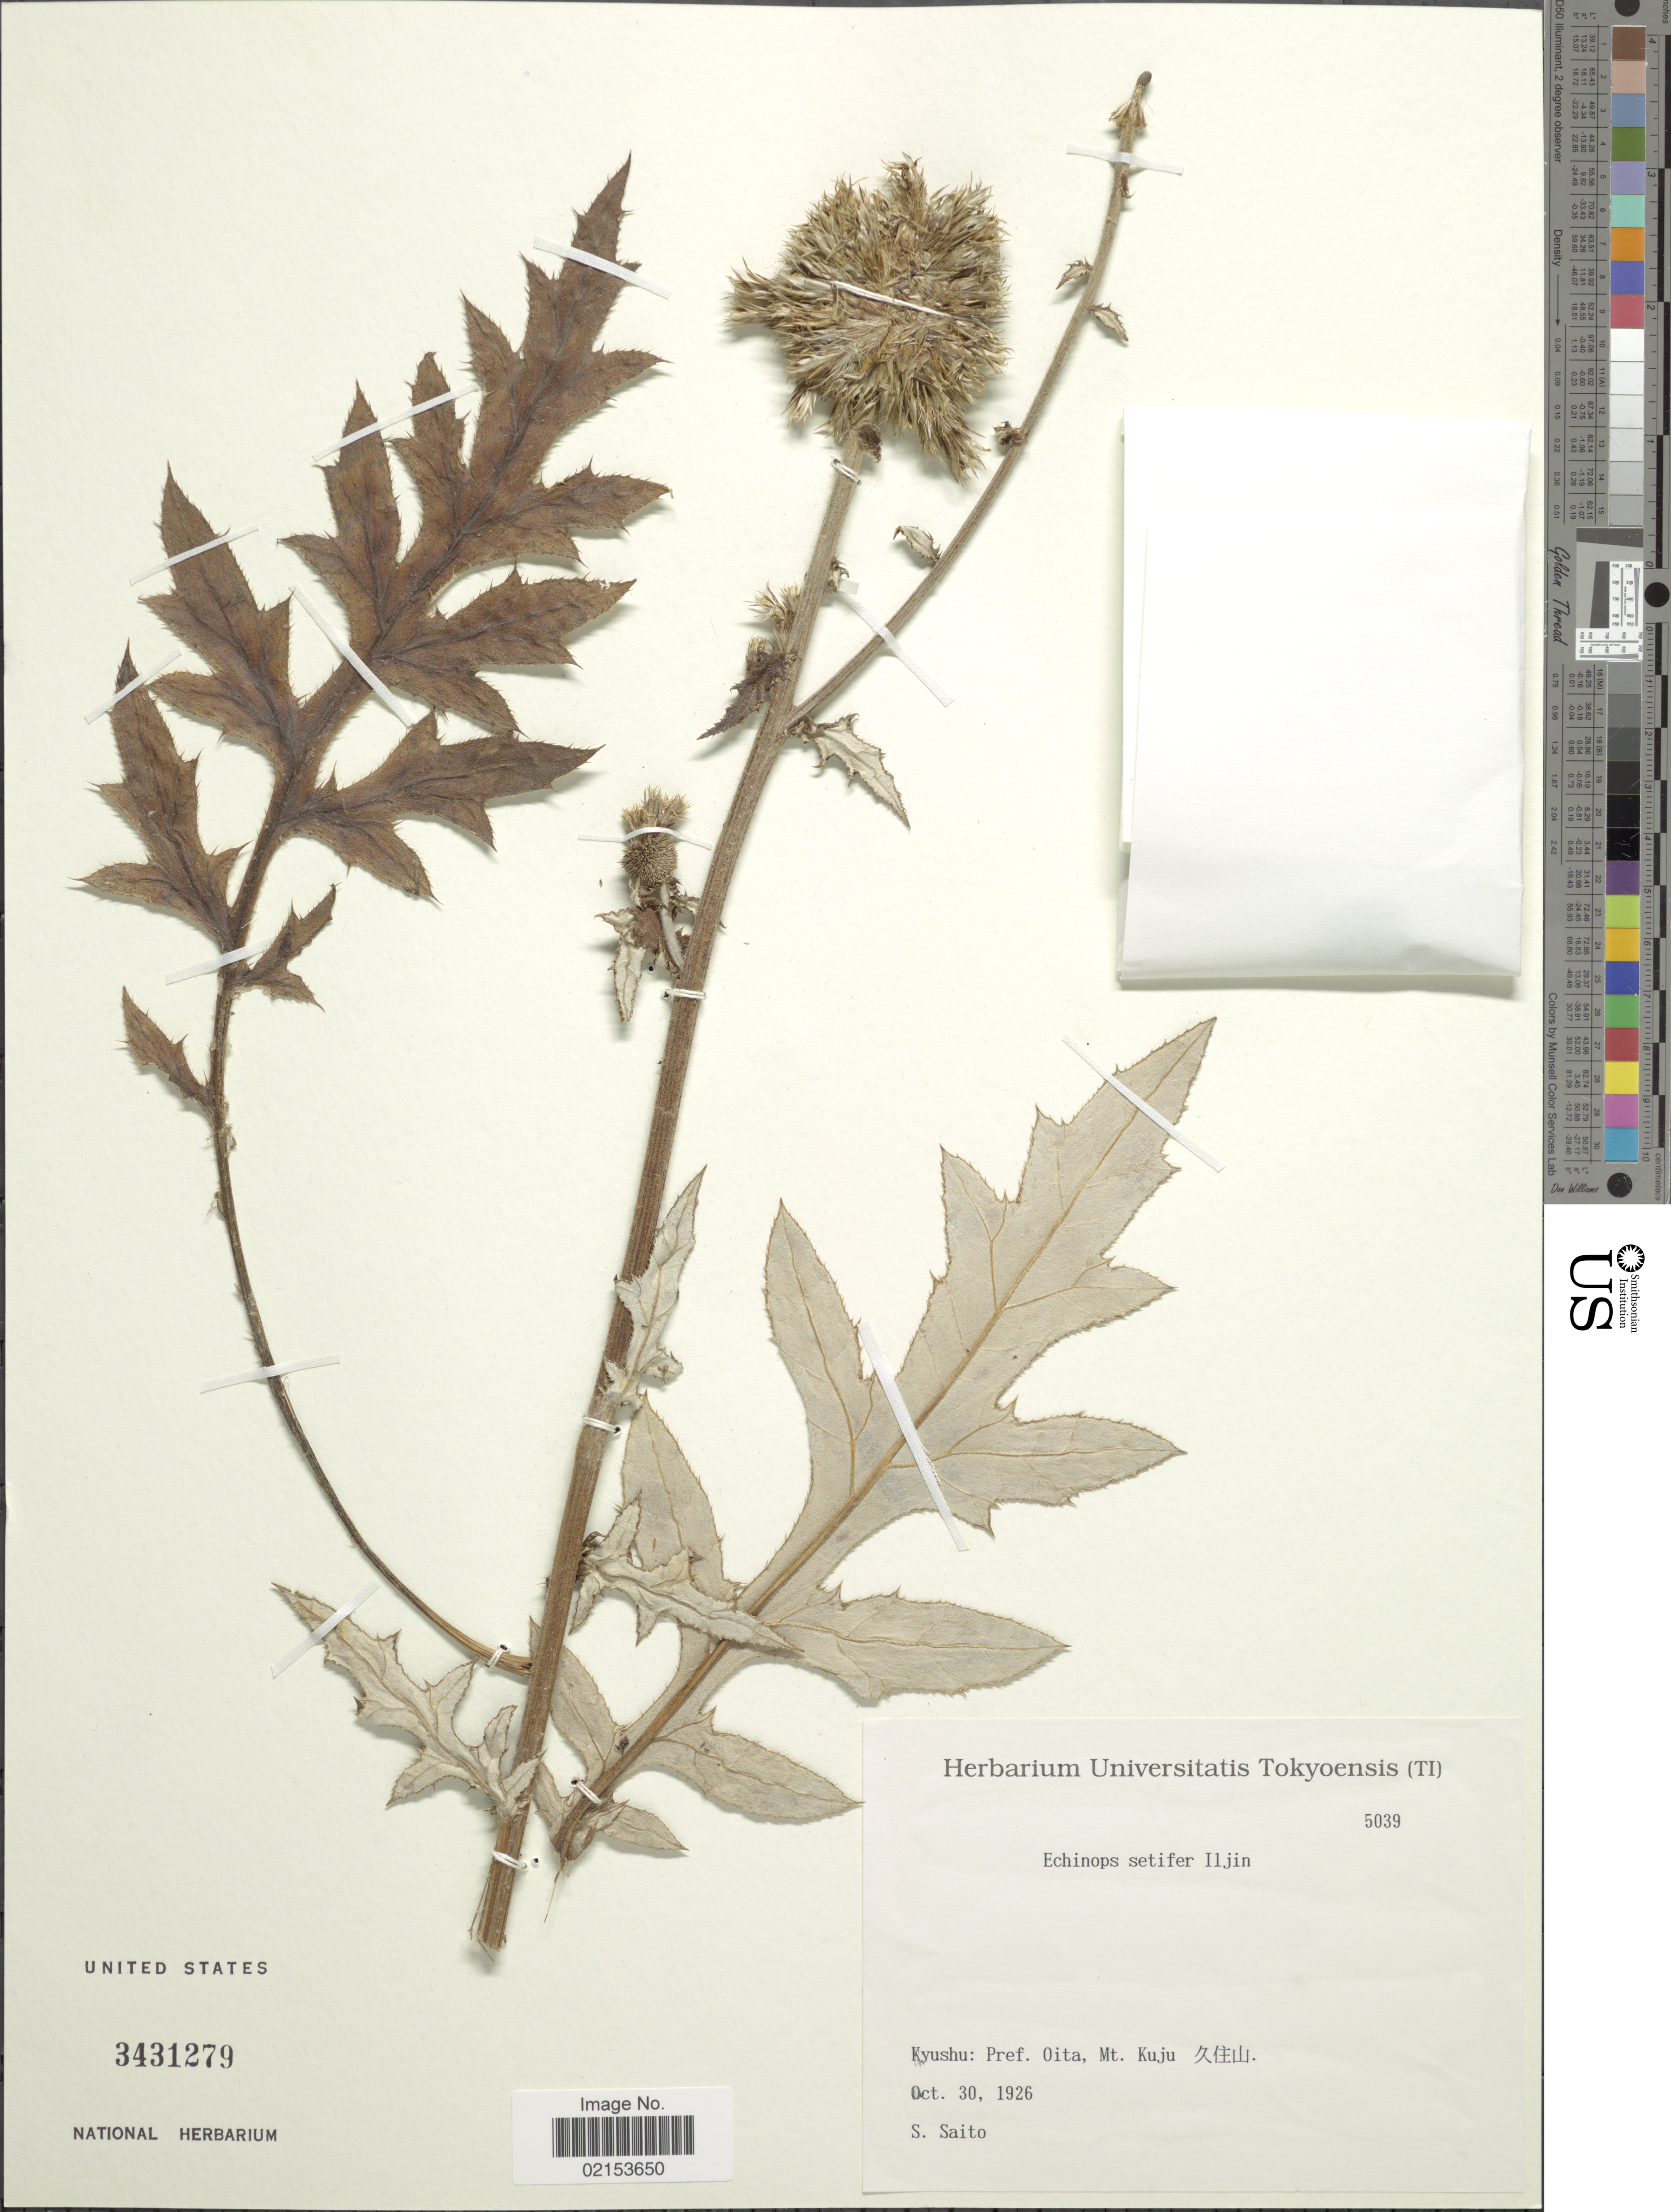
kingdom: Plantae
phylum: Tracheophyta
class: Magnoliopsida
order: Asterales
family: Asteraceae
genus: Echinops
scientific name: Echinops setifer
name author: Iljin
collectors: S. Saito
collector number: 5039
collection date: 1926-10-30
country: Japan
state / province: Oita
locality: Kyushu, Mt. Kuju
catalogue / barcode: US 3431279